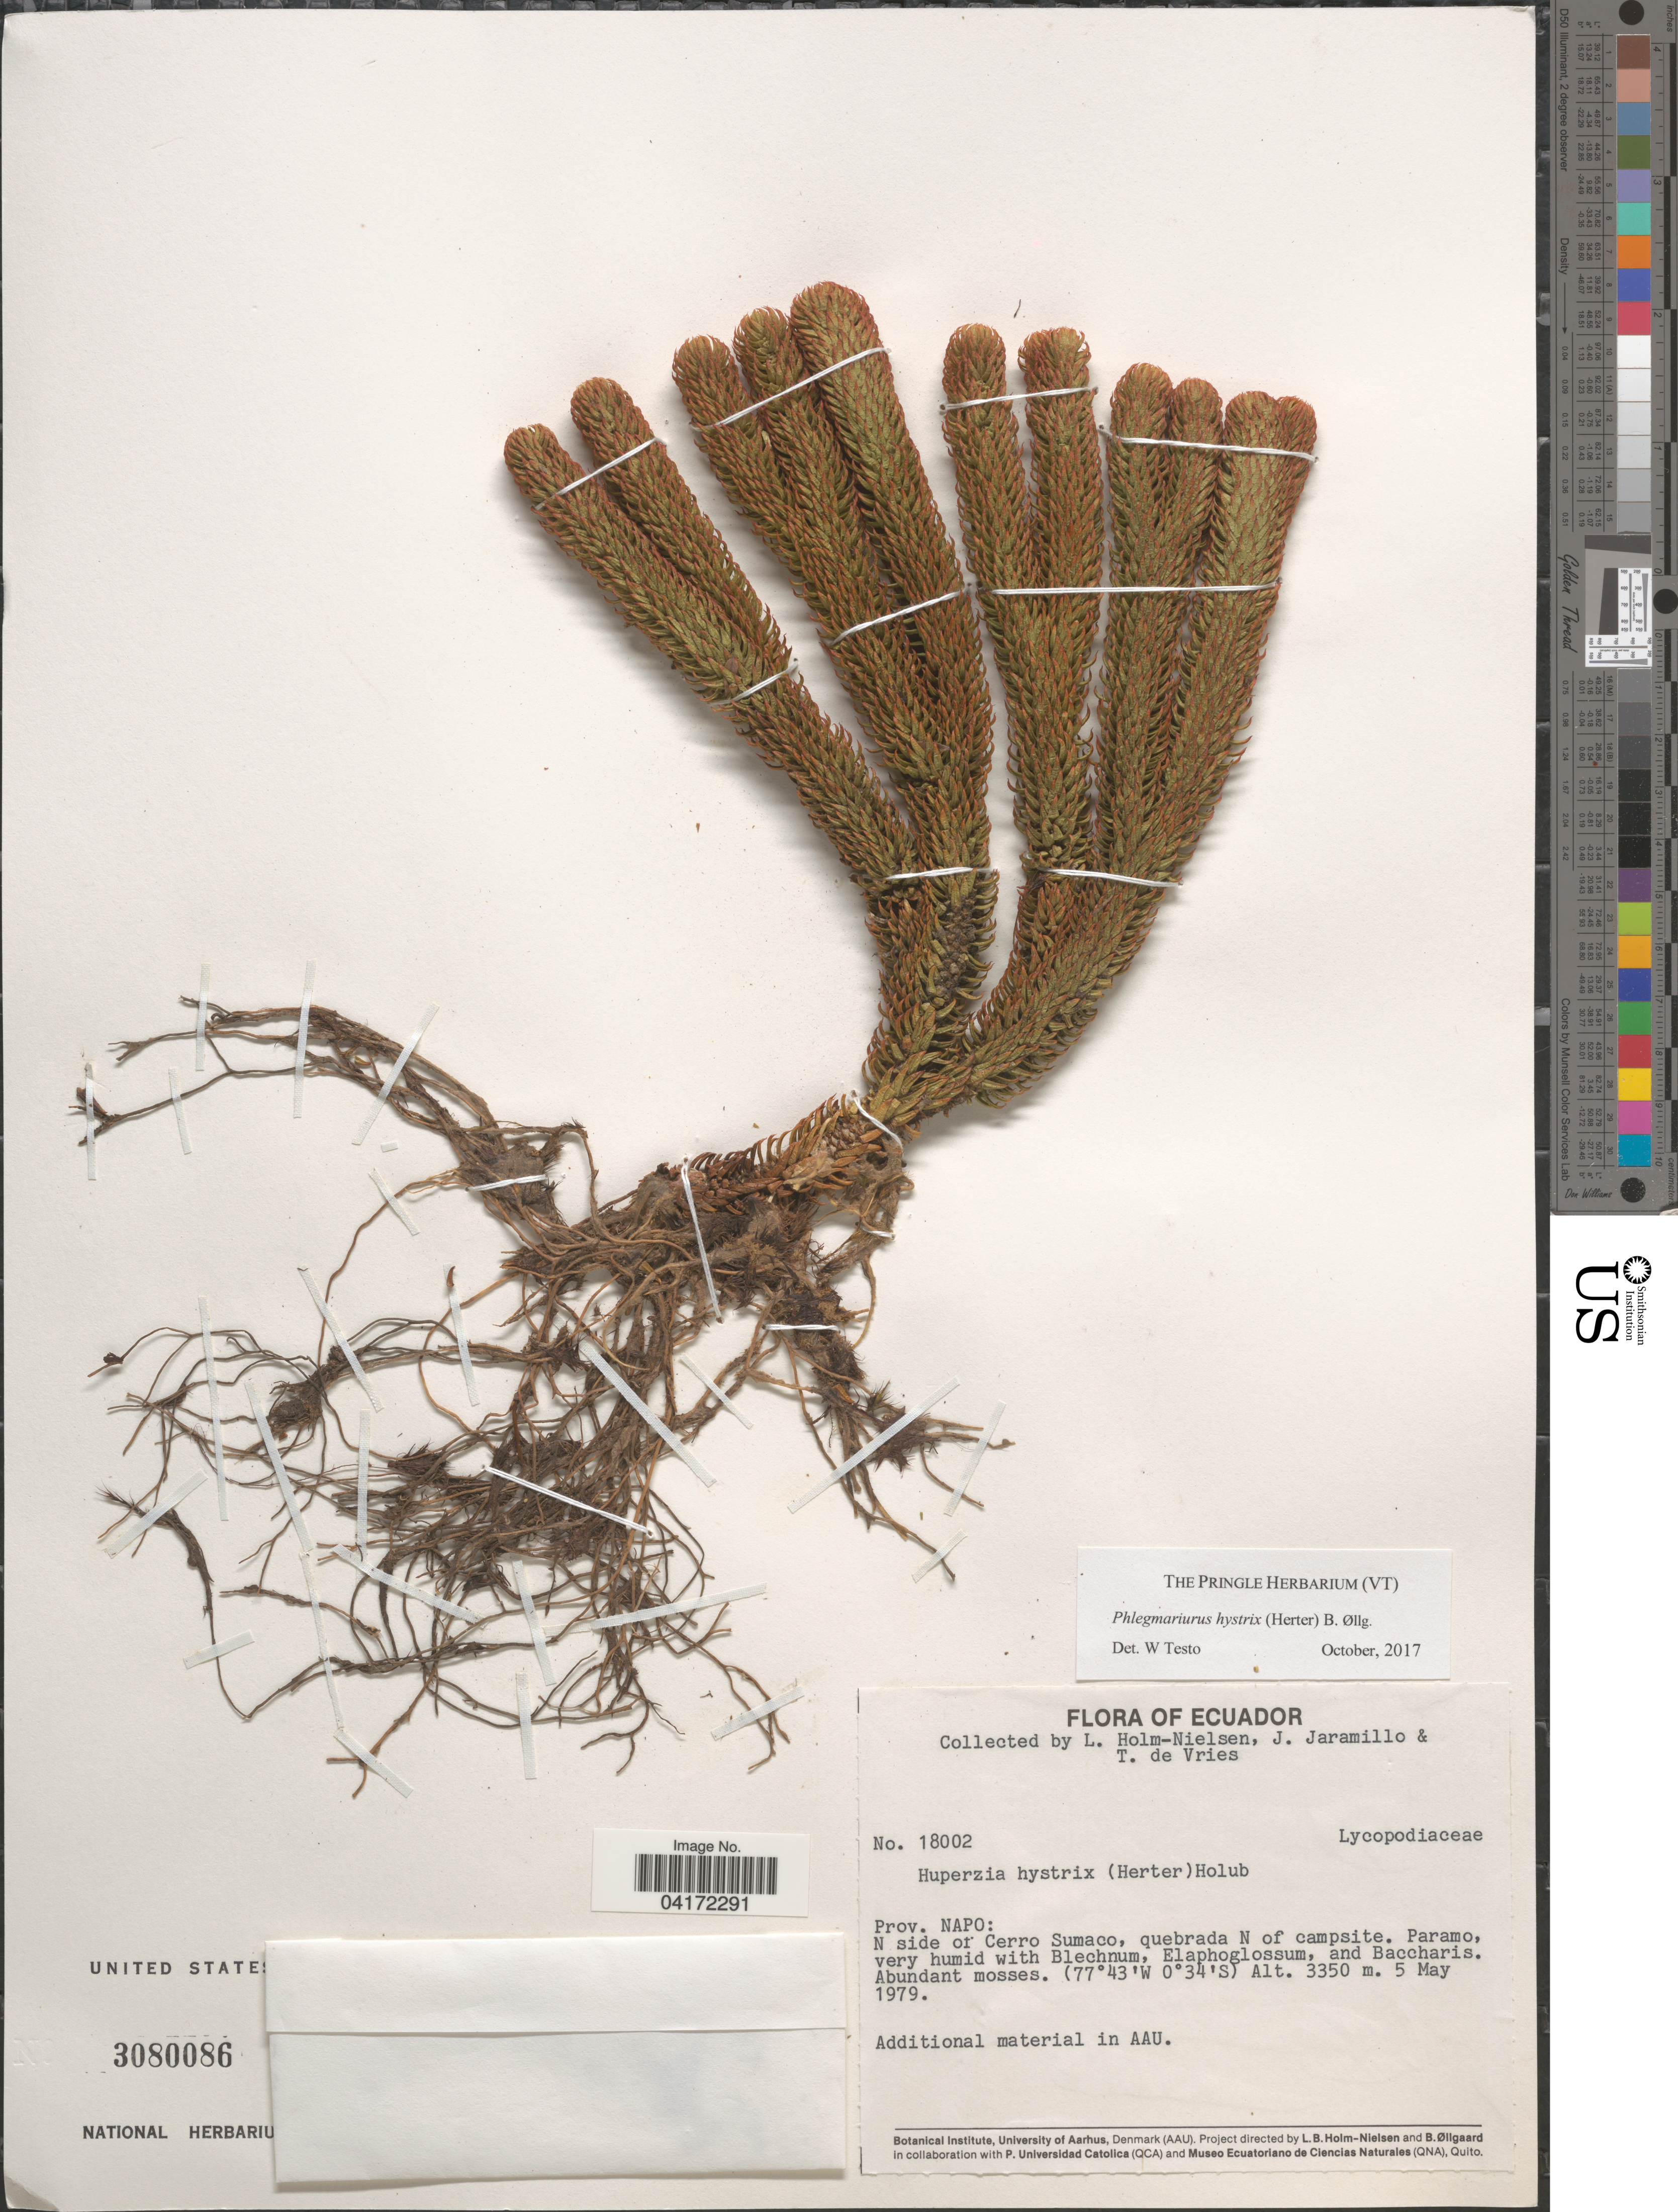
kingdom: Plantae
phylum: Tracheophyta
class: Lycopodiopsida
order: Lycopodiales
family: Lycopodiaceae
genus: Phlegmariurus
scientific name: Phlegmariurus hystrix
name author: (Herter) B. Øllg.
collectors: L. Holm-Nielsen, J. Jaramillo & T. de Vries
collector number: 18002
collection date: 1979-05-05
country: Ecuador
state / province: Napo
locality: N side of Cerro Sumaco, quebrada N of campsite.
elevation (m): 3350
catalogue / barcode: US 3080086